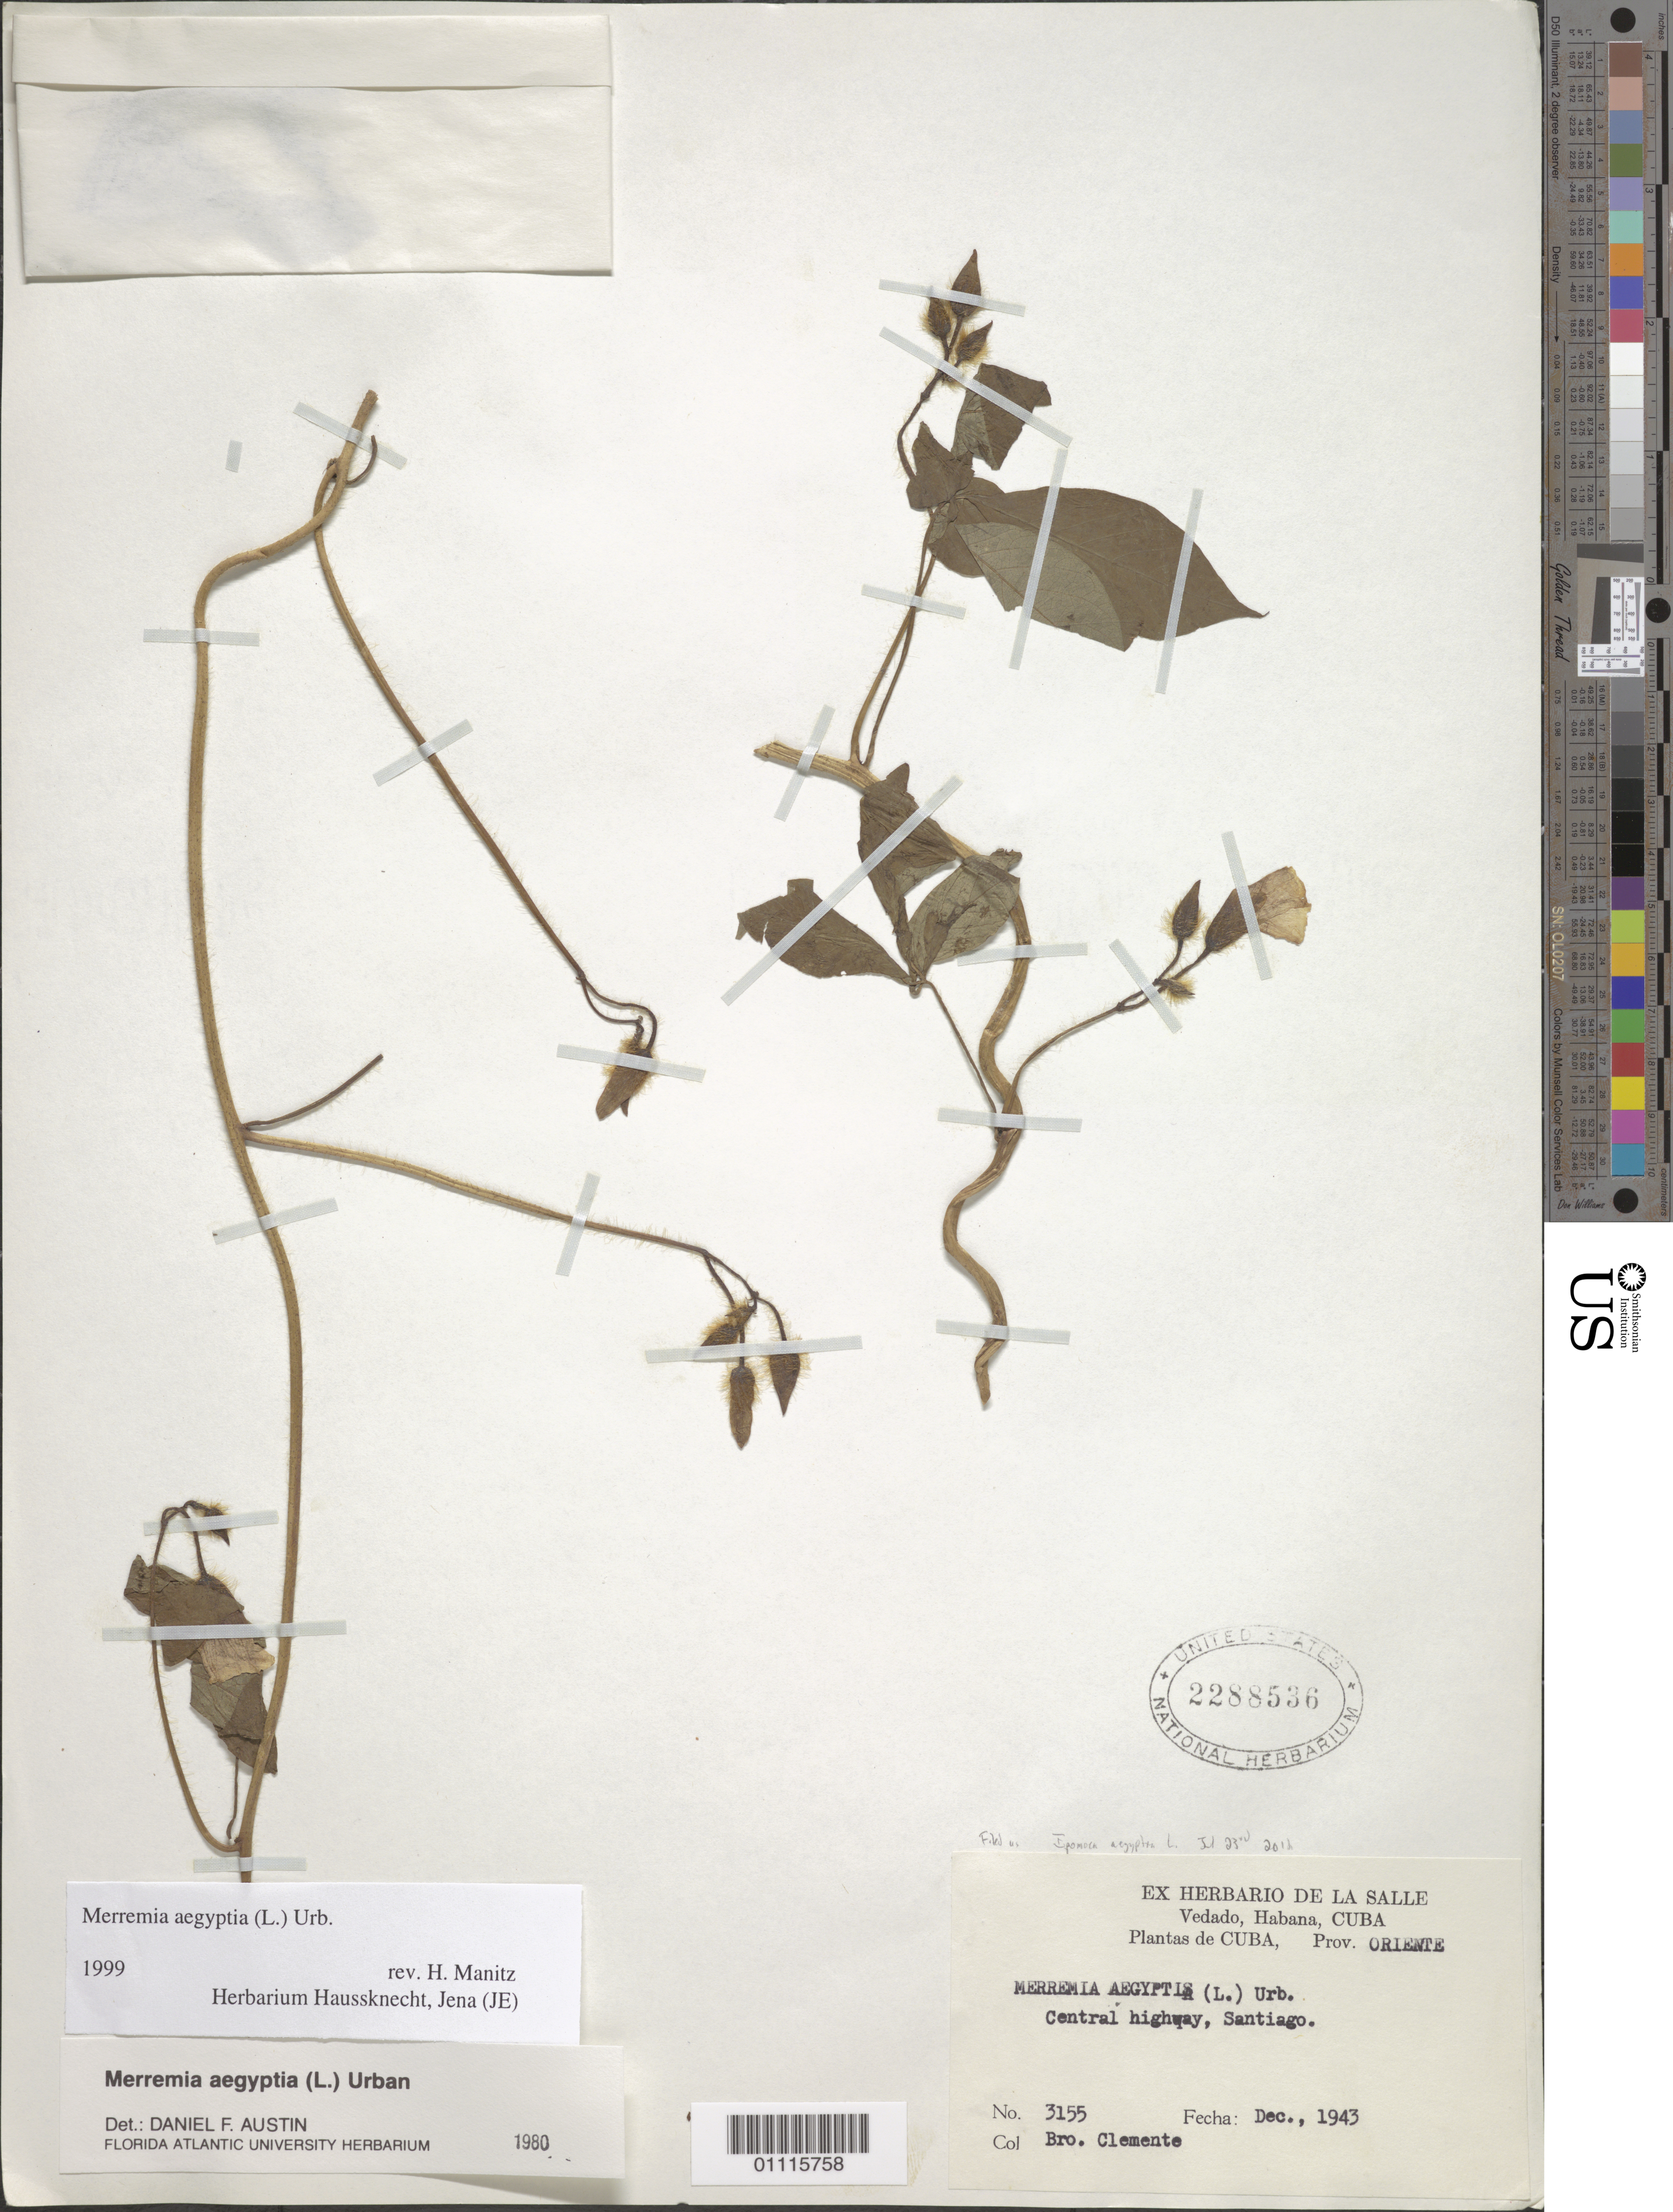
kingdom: Plantae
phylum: Tracheophyta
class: Magnoliopsida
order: Solanales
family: Convolvulaceae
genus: Ipomoea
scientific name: Ipomoea aculeata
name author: (L.) Kuntze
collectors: Bro. Clemente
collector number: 3155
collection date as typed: Dec 1943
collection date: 1943-12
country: Cuba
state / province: Santiago de Cuba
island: Cuba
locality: Central highway, Santiago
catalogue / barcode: US 2288536